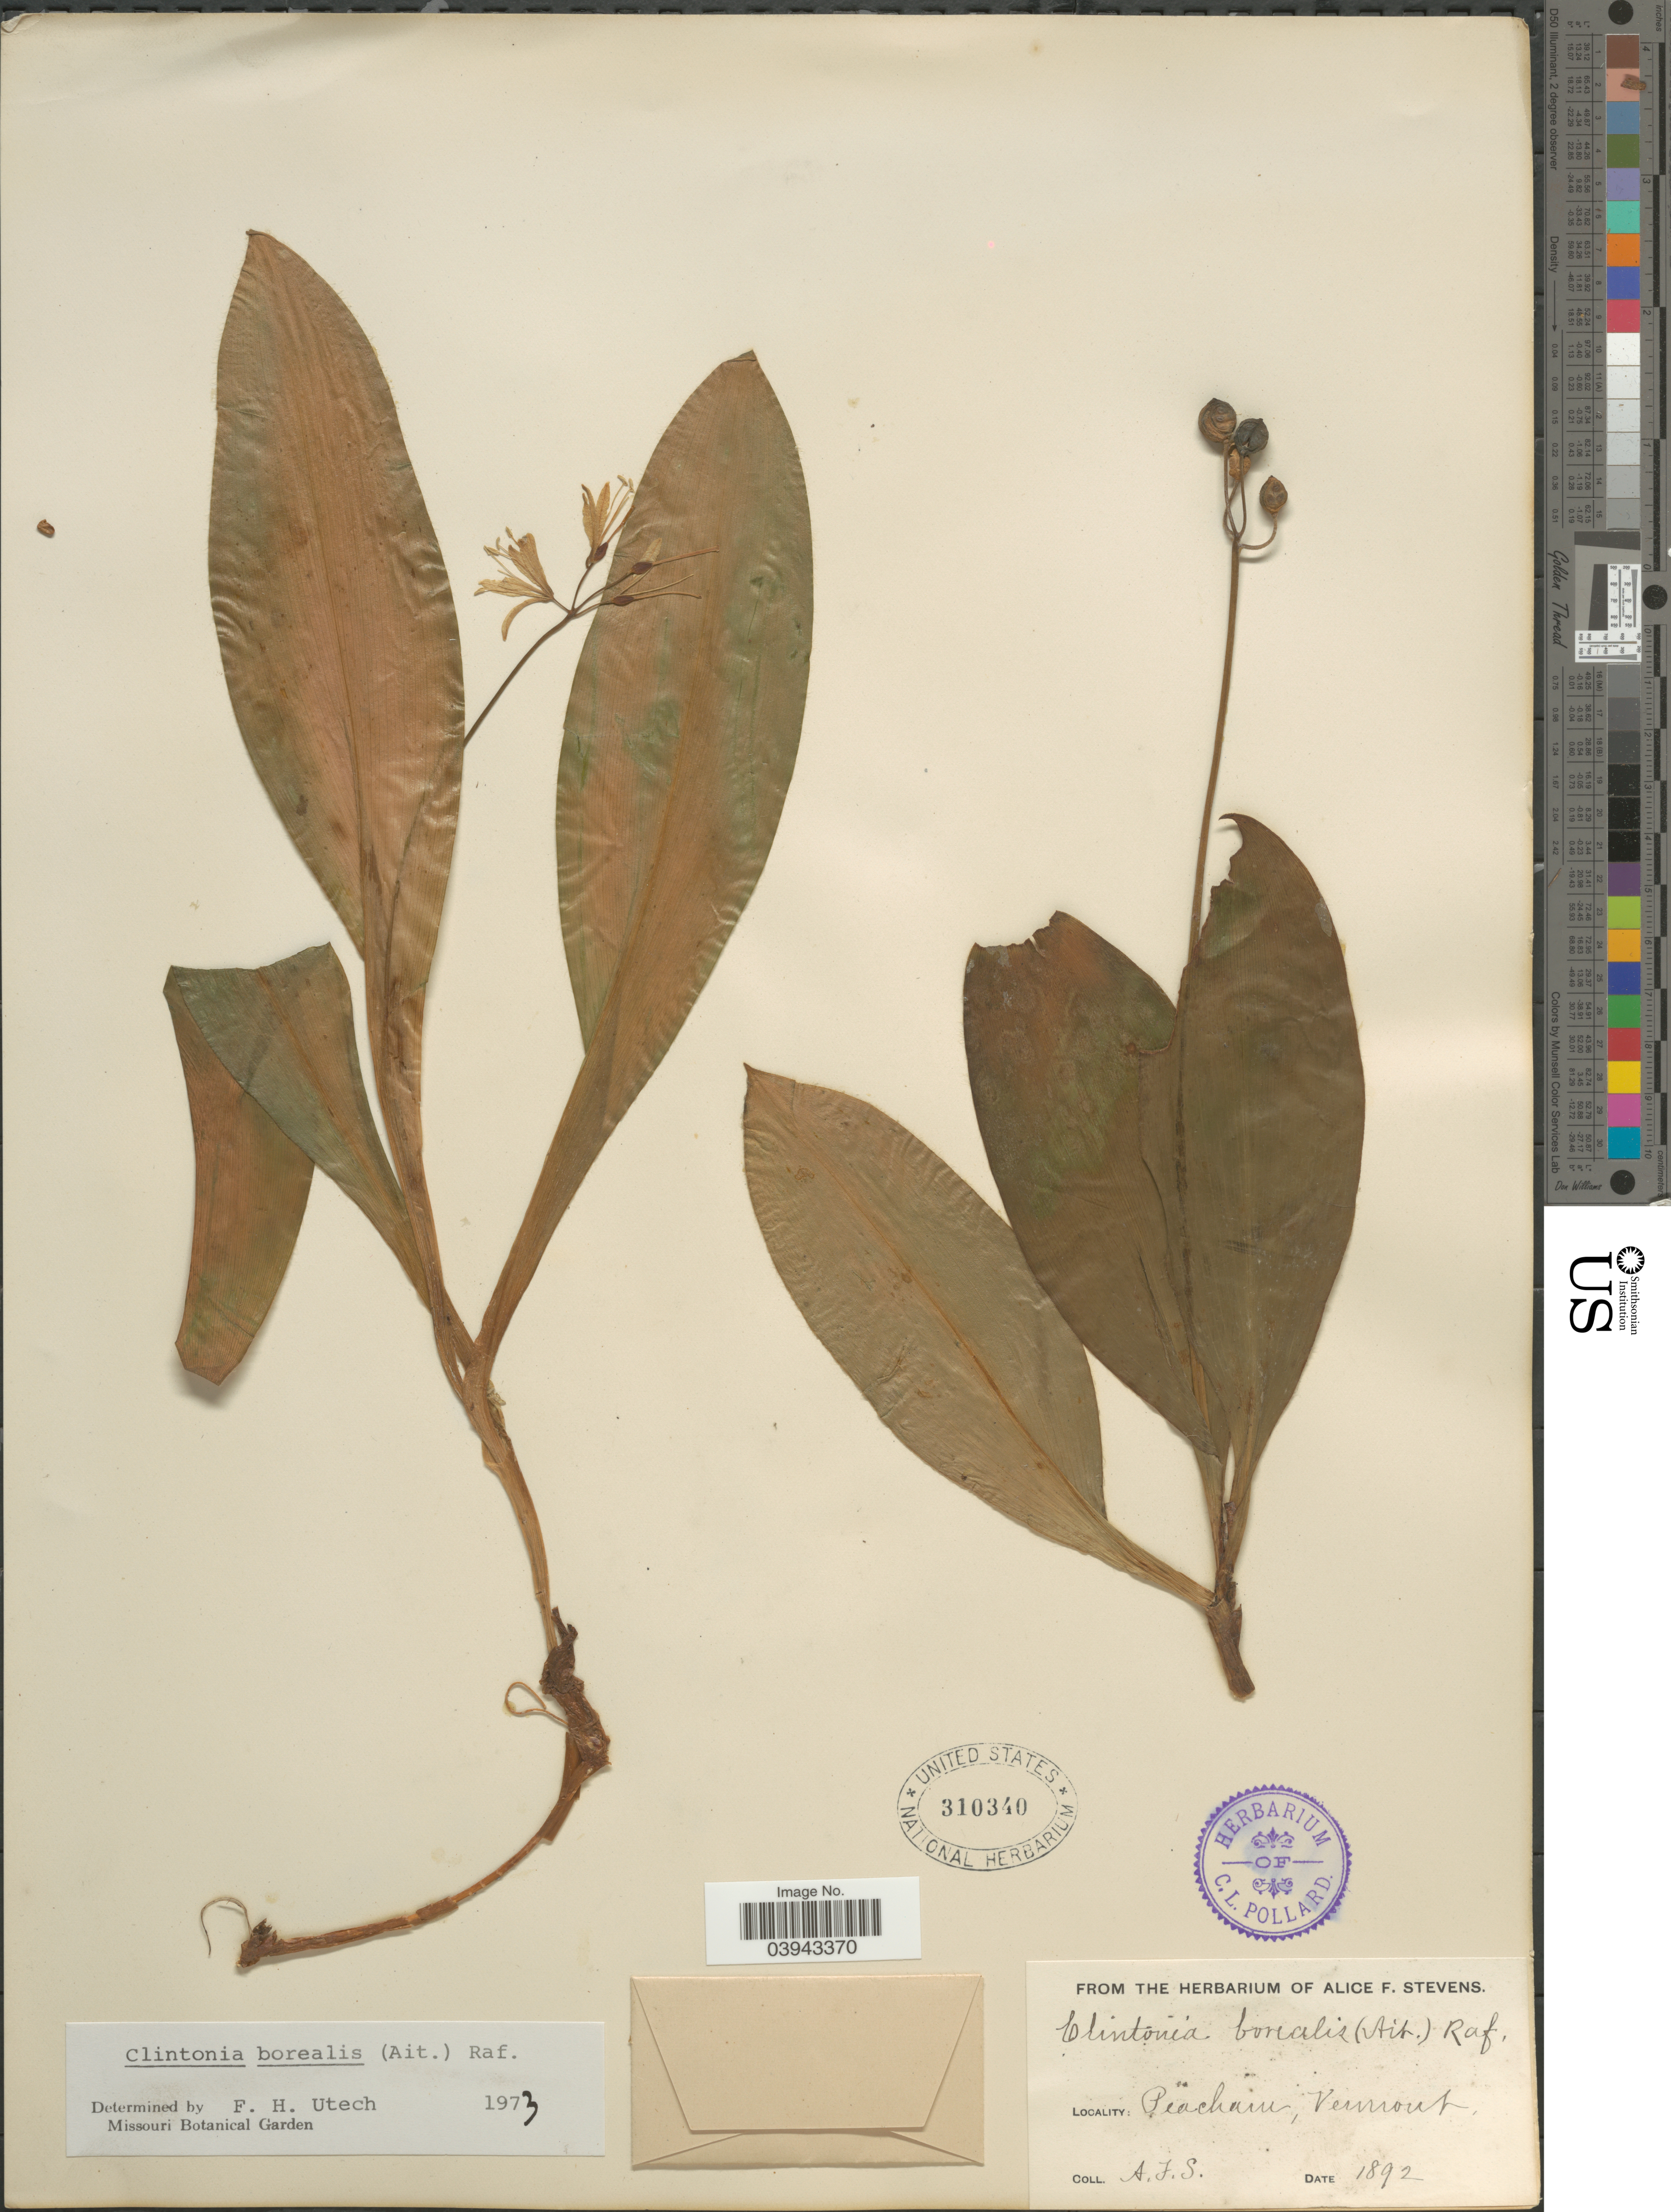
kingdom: Plantae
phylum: Tracheophyta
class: Liliopsida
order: Liliales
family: Liliaceae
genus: Clintonia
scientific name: Clintonia borealis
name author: (Aiton) Raf.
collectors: A. Stevens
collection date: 1892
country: United States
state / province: Vermont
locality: Peacham.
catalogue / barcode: US 310340